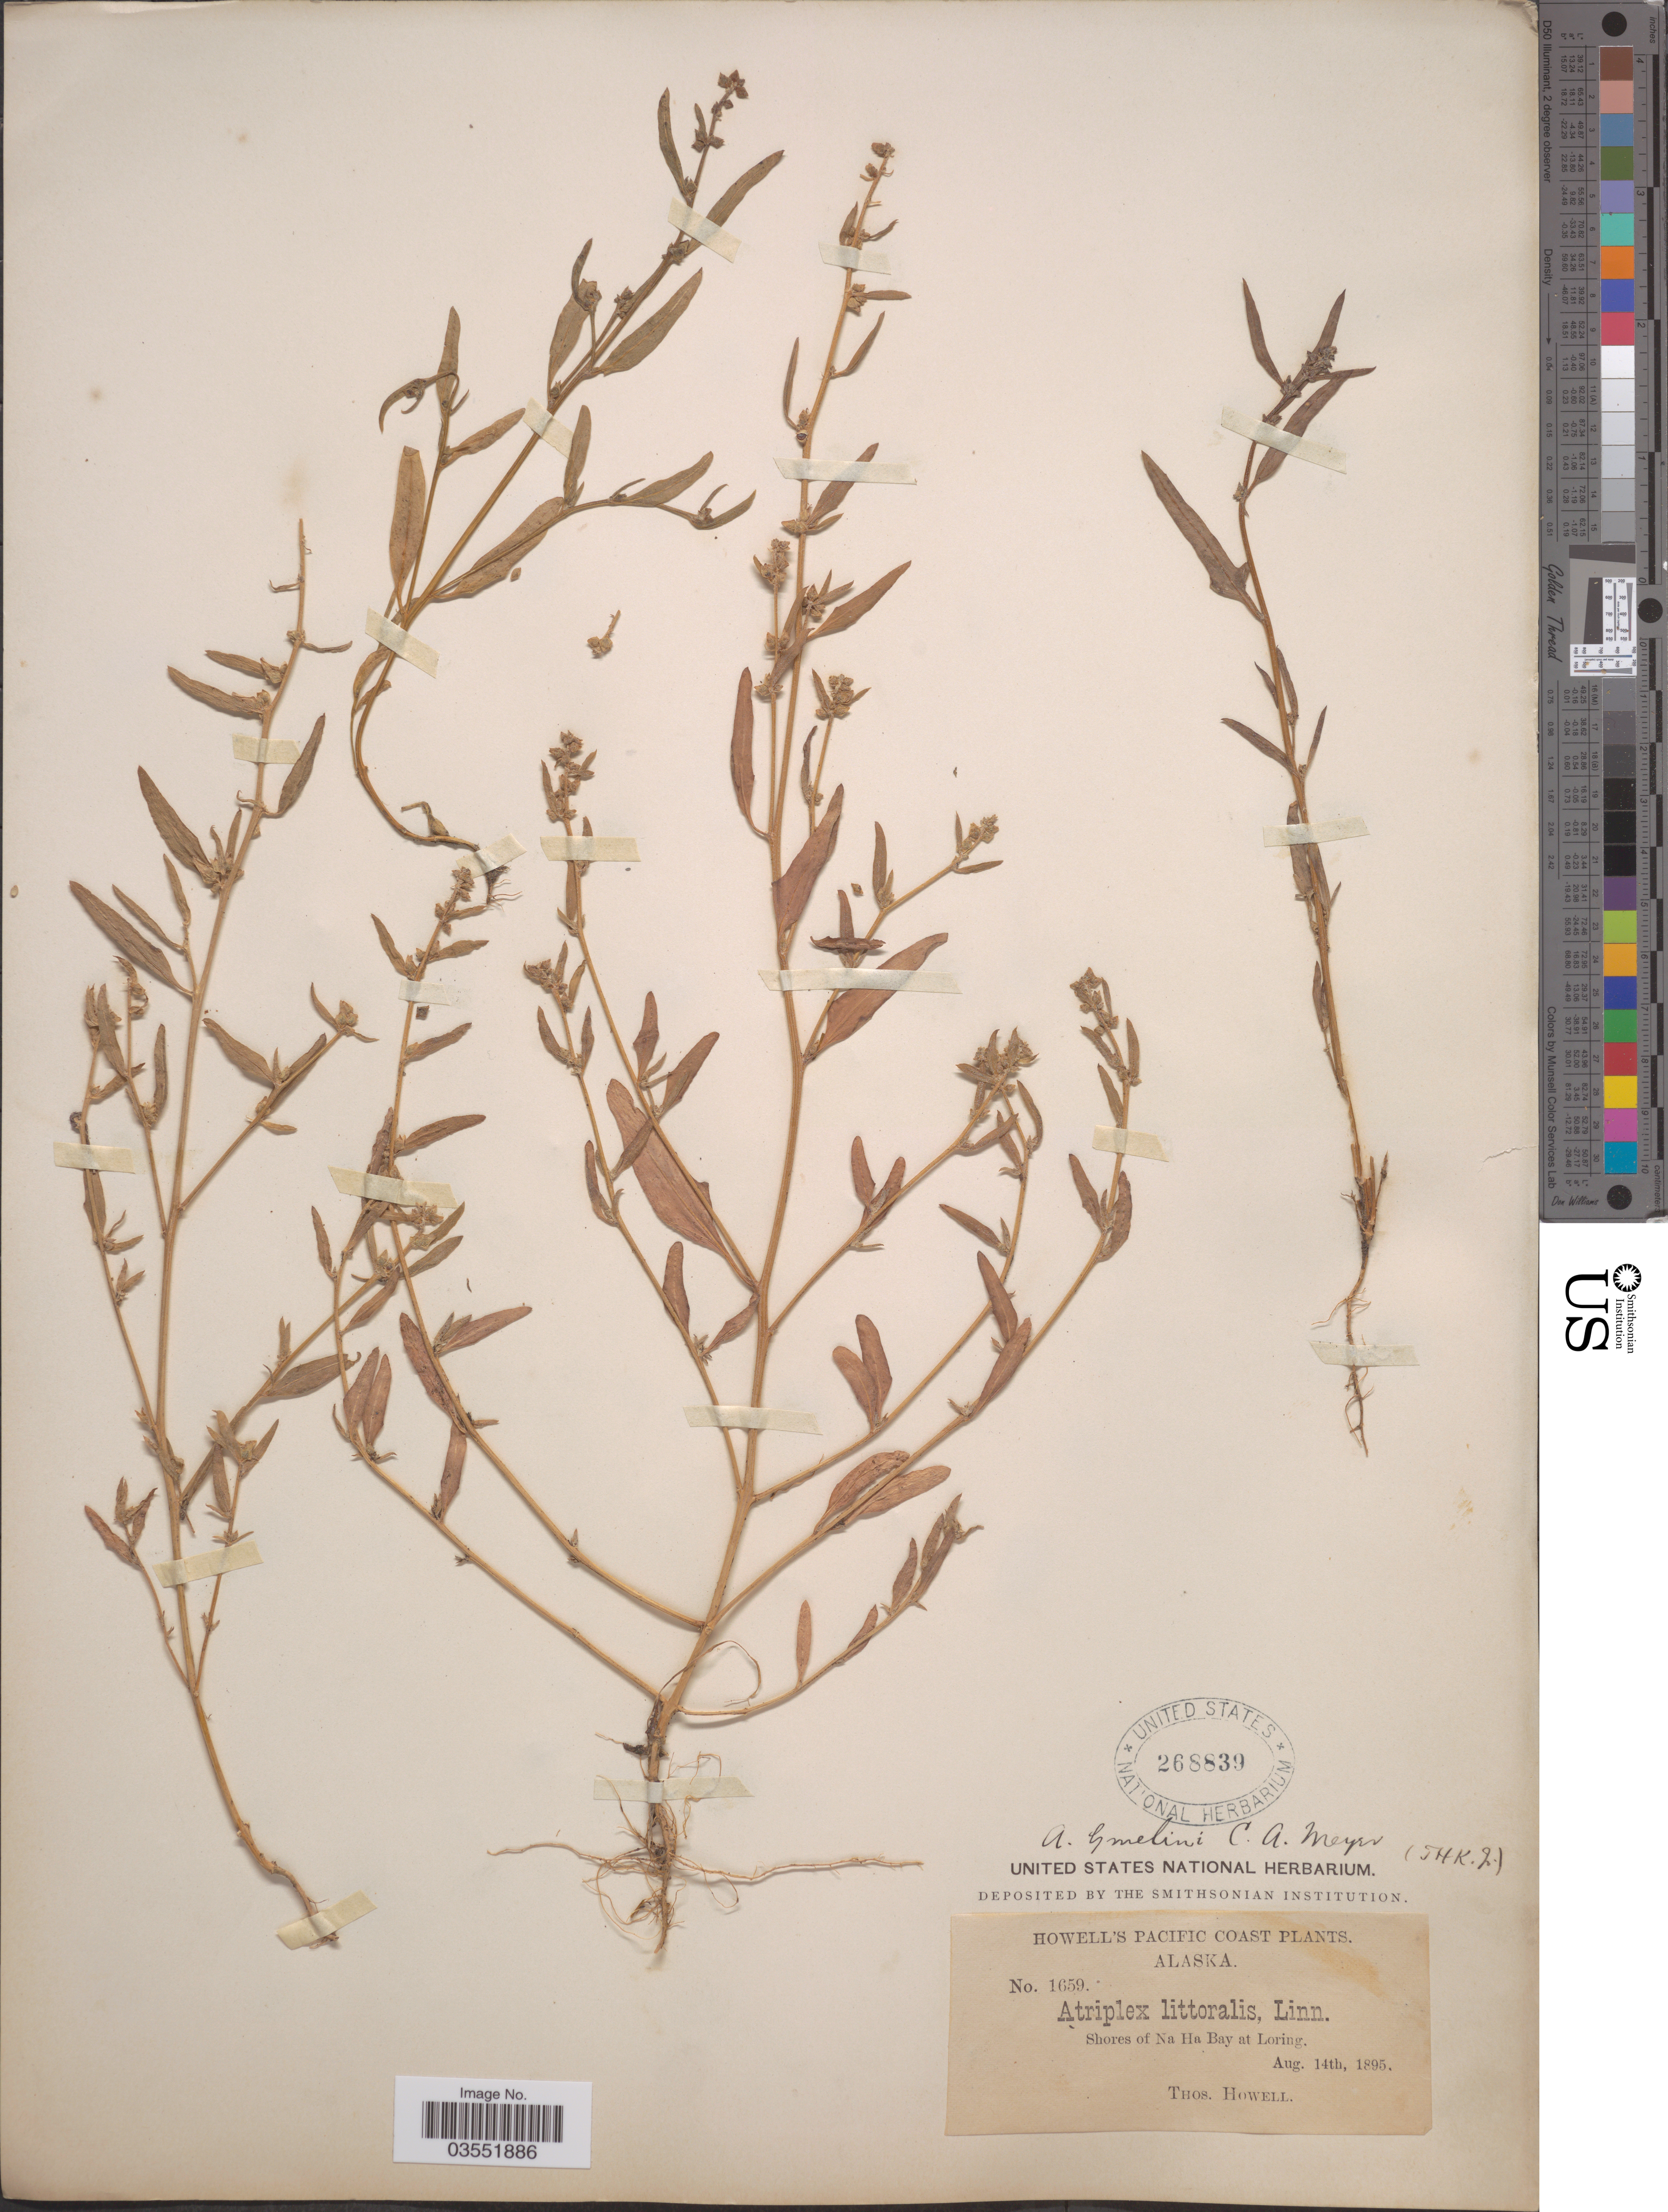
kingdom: Plantae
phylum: Tracheophyta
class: Magnoliopsida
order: Caryophyllales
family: Amaranthaceae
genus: Atriplex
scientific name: Atriplex gmelinii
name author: C.A. Mey. ex Bong.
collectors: T. Howell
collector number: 1659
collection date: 1895-08-14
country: United States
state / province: Alaska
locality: Pacific Coast. Shores of Na Ha Bay at Loring.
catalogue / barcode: US 268839